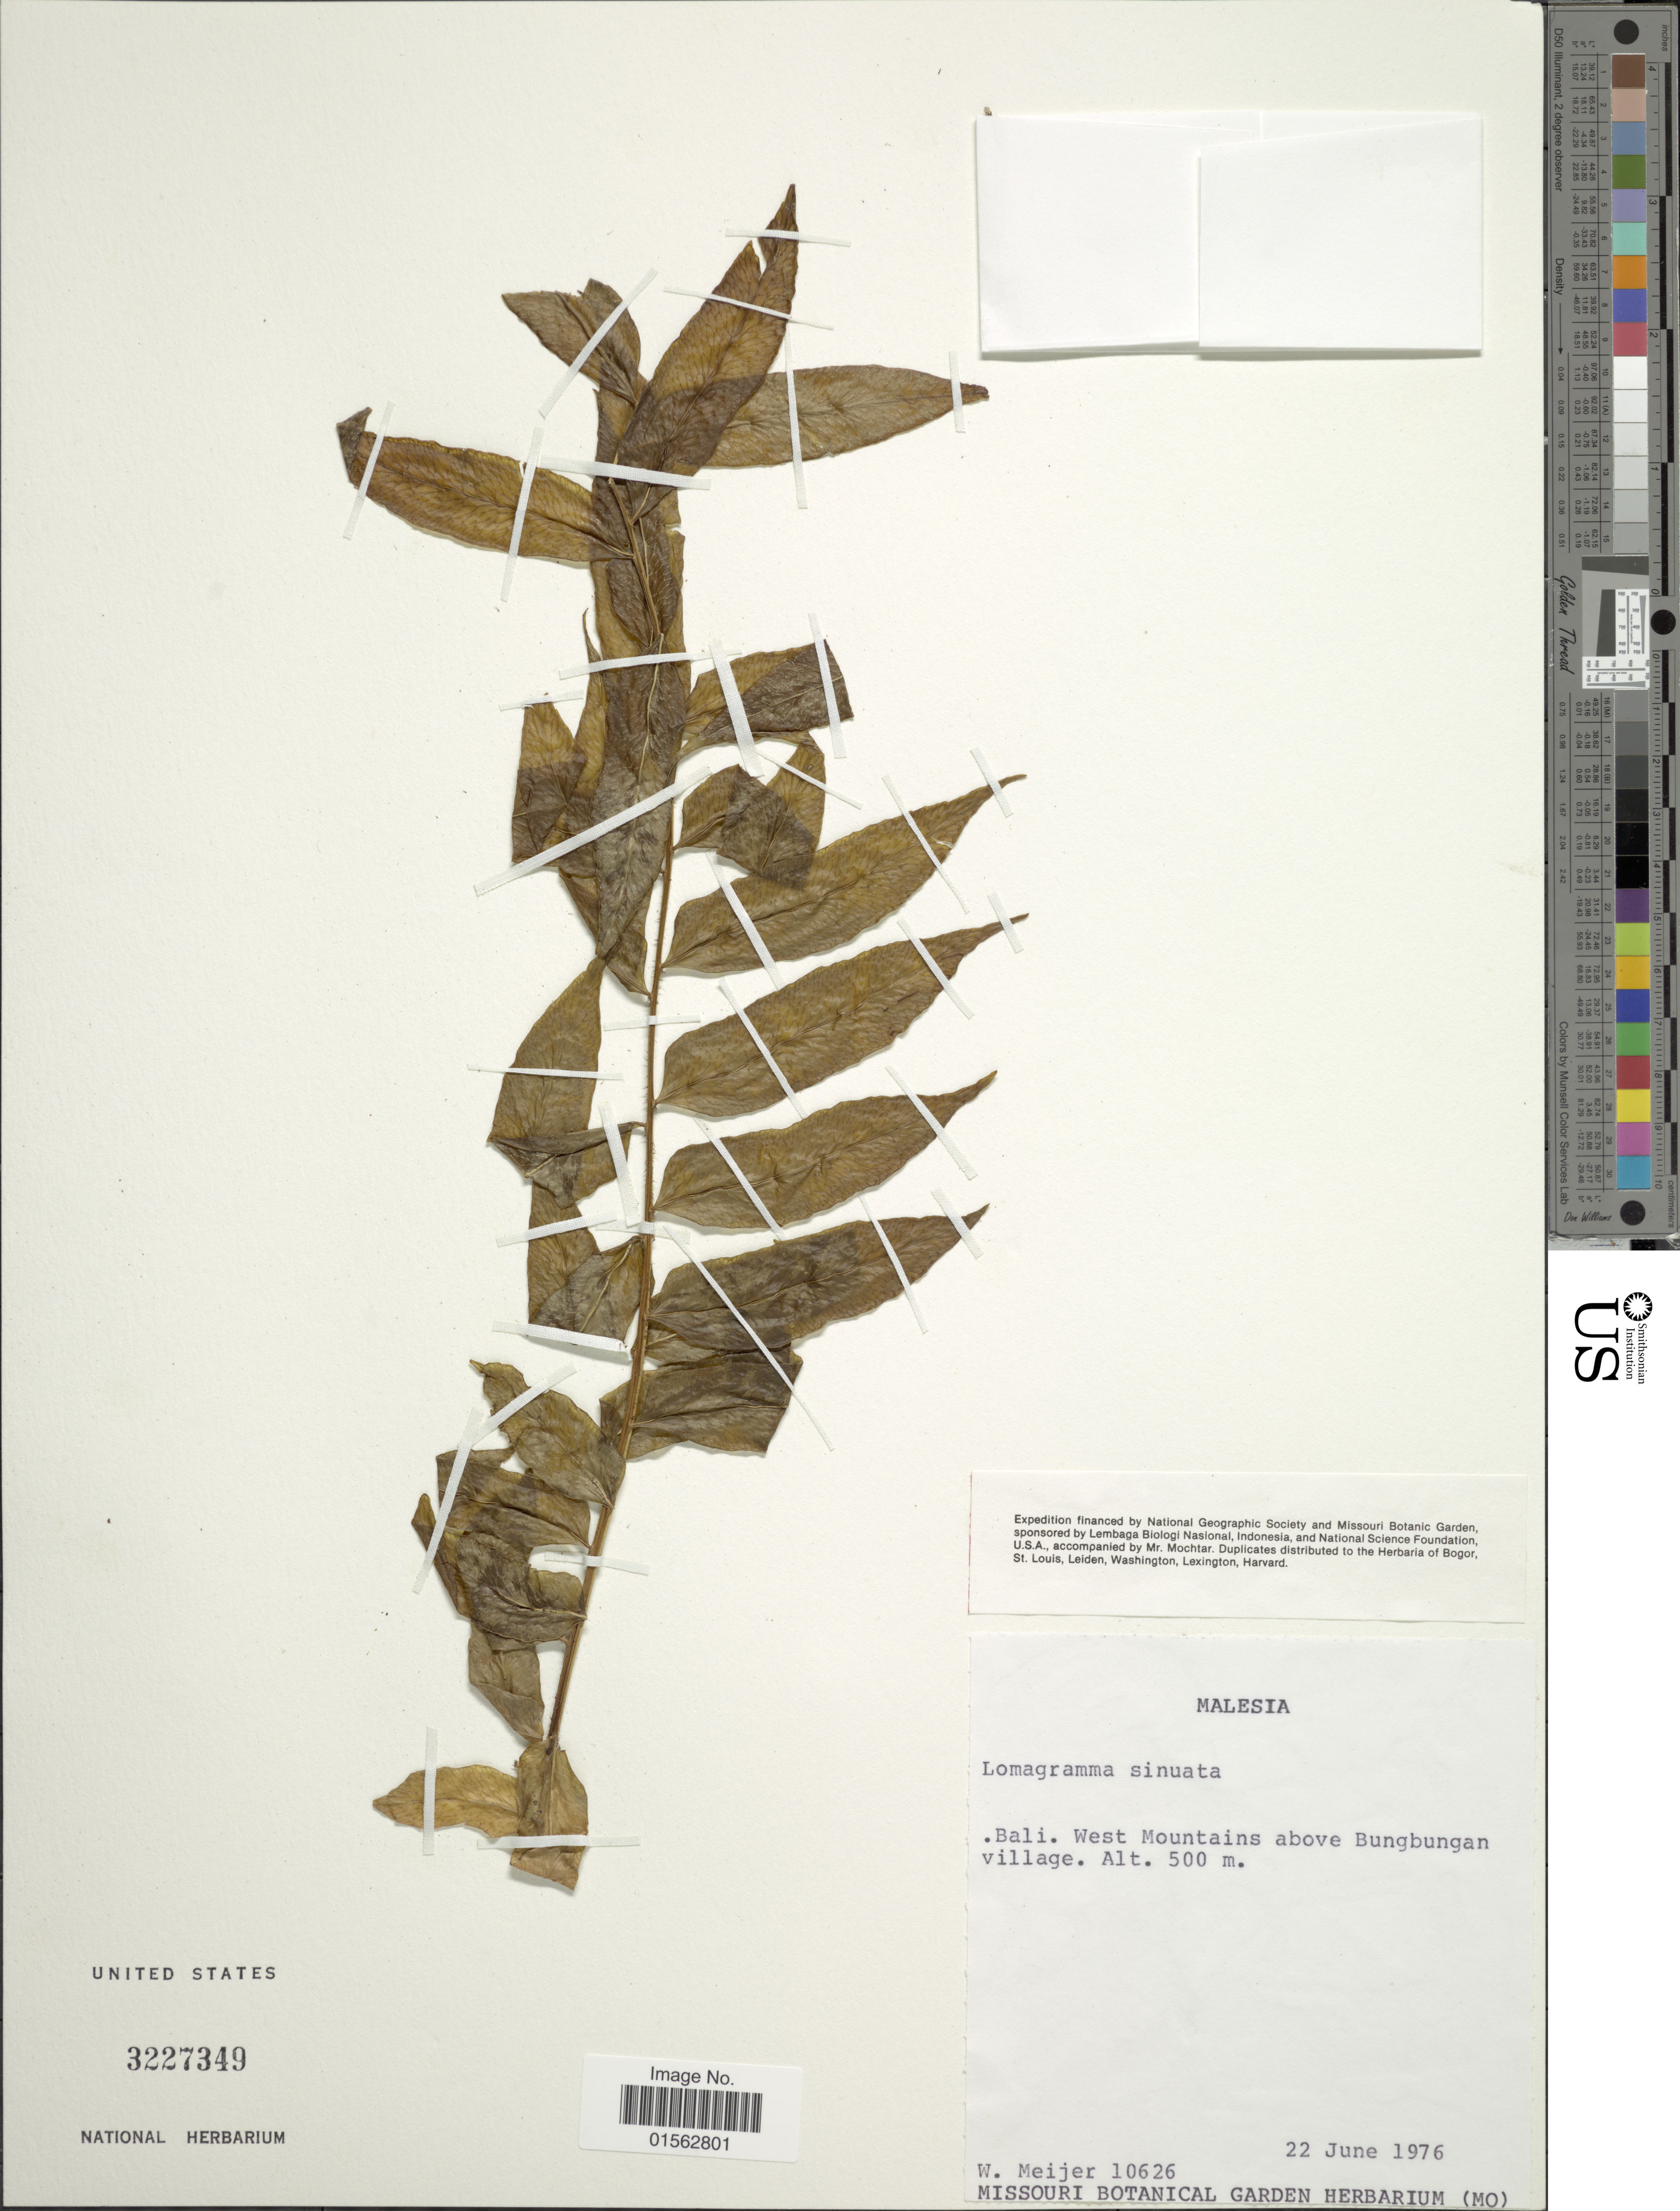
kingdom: Plantae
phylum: Tracheophyta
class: Polypodiopsida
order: Polypodiales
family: Dryopteridaceae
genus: Lomagramma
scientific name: Lomagramma pteroides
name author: J. Sm.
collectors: W. Meijer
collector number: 10626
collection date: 1976-06-22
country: Indonesia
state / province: Nusa Tenggara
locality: Malesia, Bali, West mountains above Bungbungan village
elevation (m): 500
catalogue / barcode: US 3227349